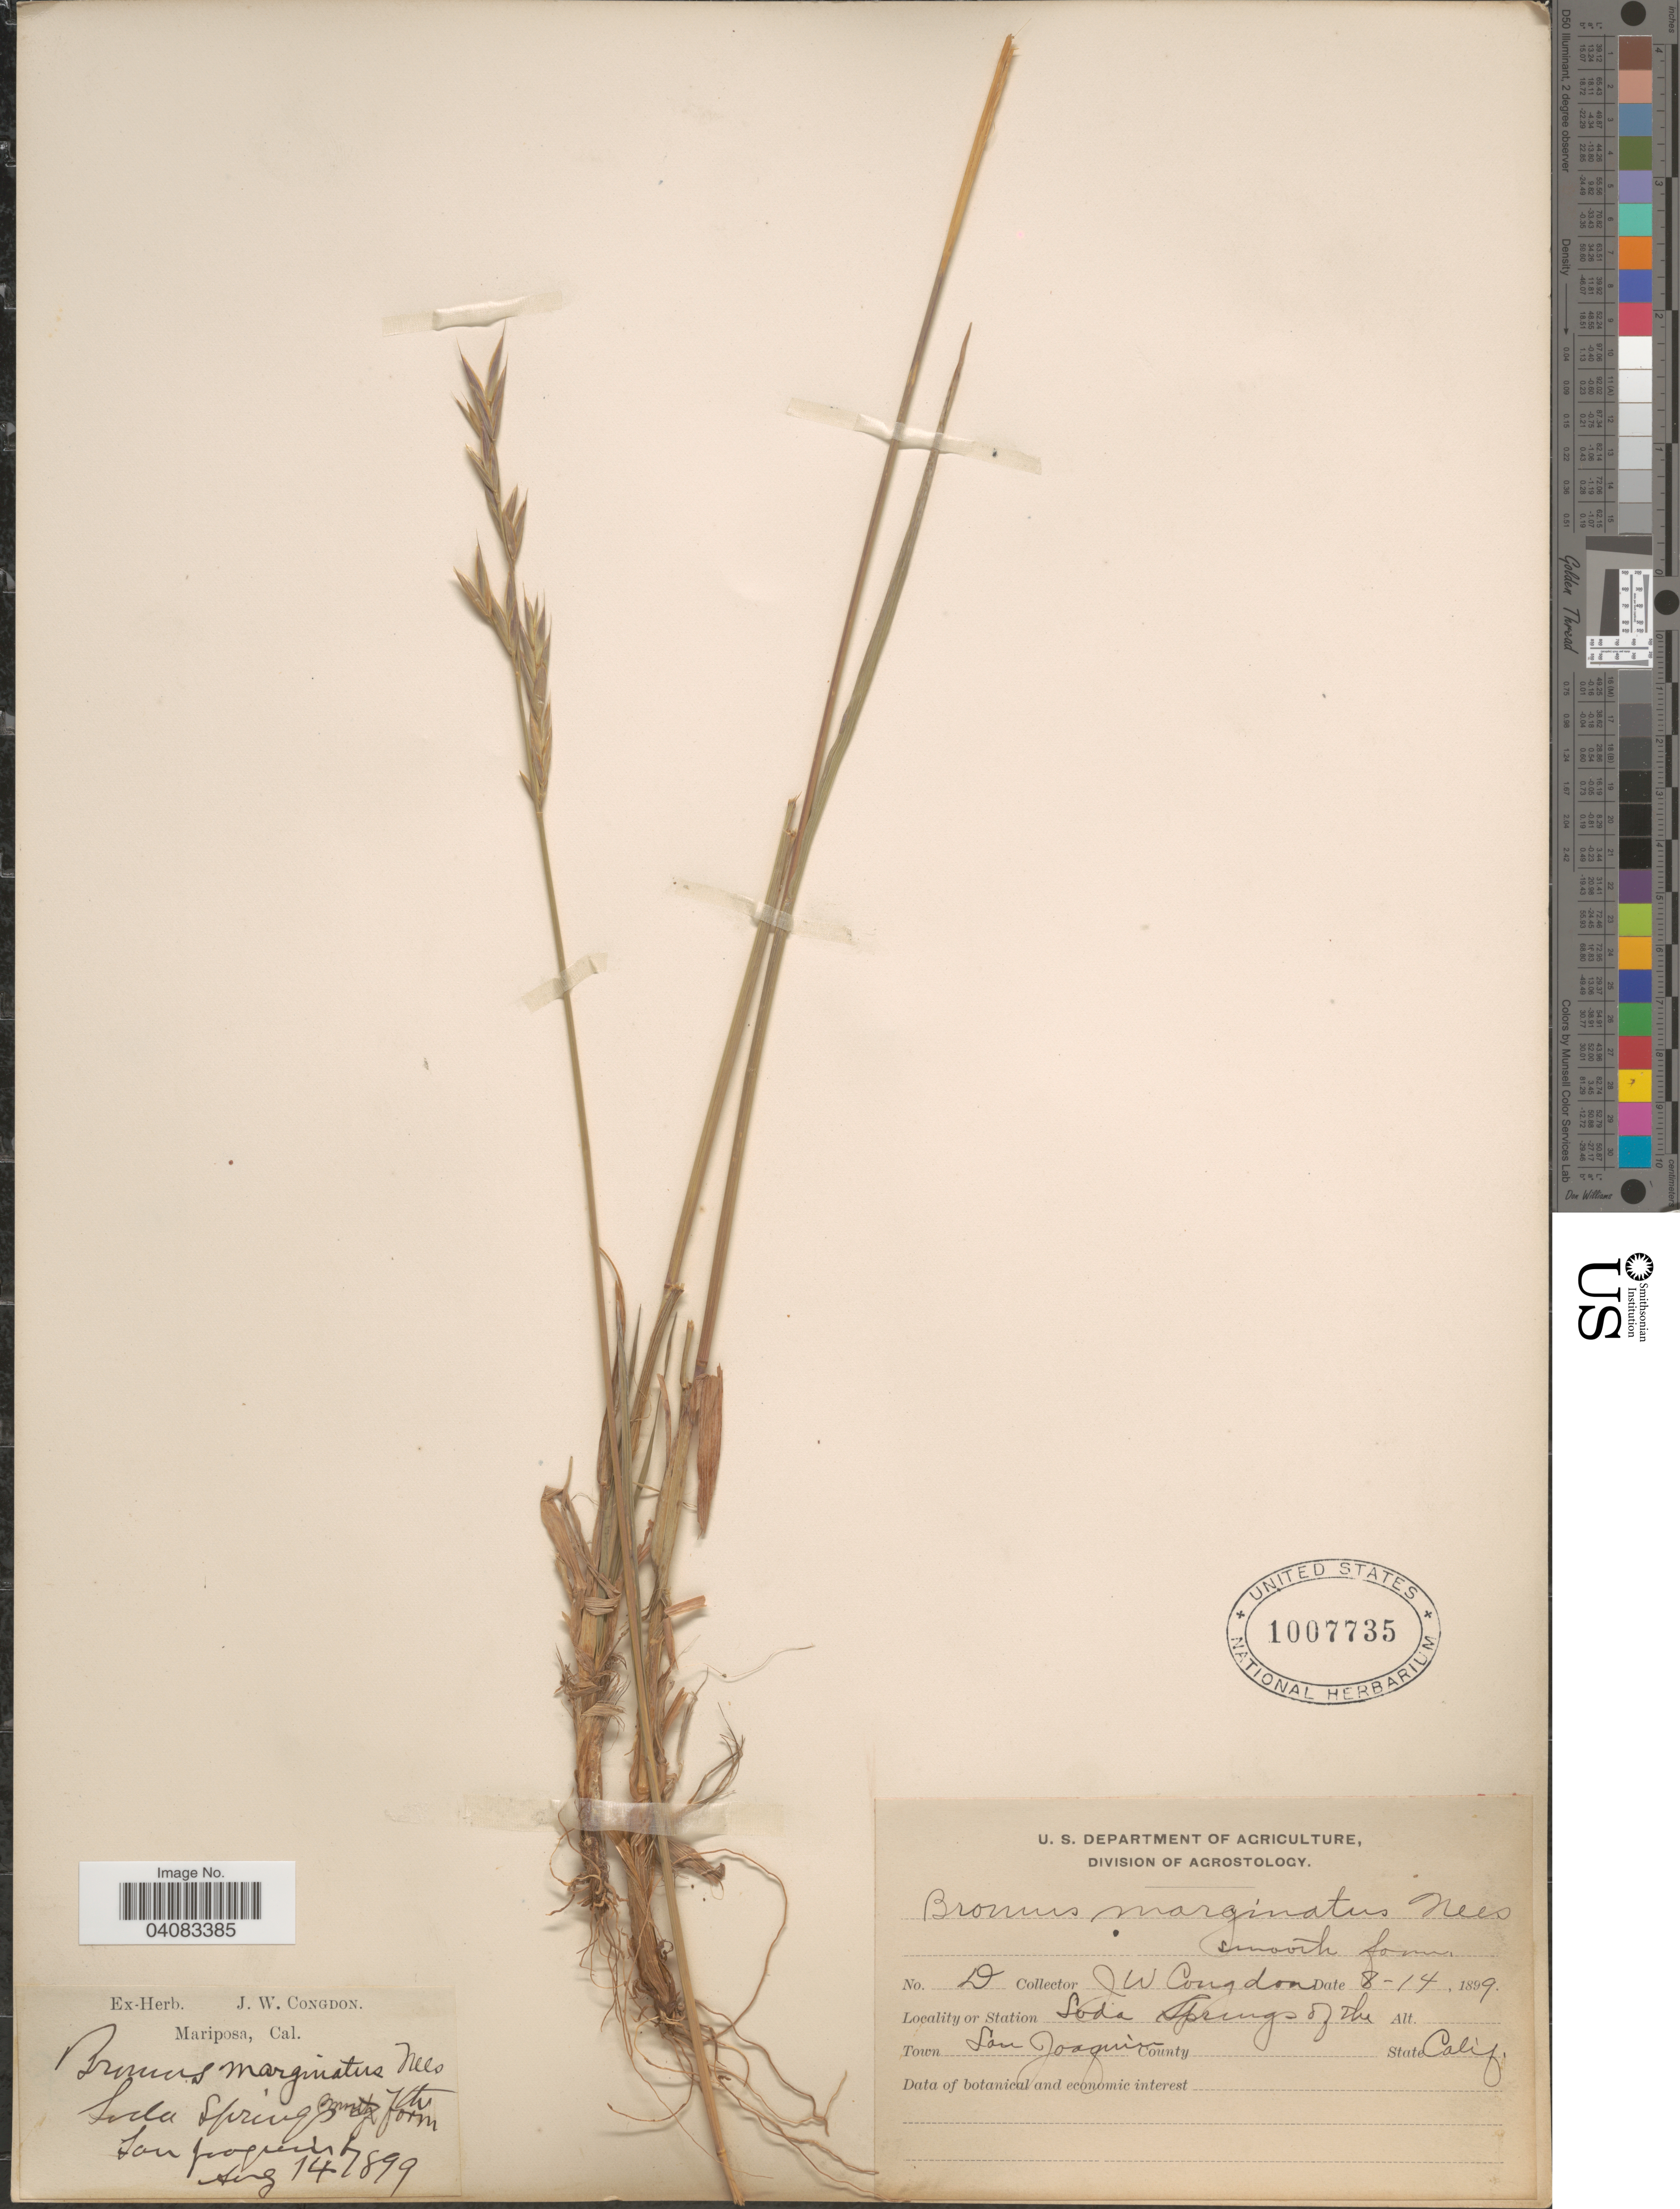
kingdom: Plantae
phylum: Tracheophyta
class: Liliopsida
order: Poales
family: Poaceae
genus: Bromus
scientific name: Bromus marginatus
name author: Nees ex Steud.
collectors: J. W. Congdon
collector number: D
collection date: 1899-08-14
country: United States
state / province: California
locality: Soda Springs of the San Joaquim.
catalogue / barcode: US 1007735